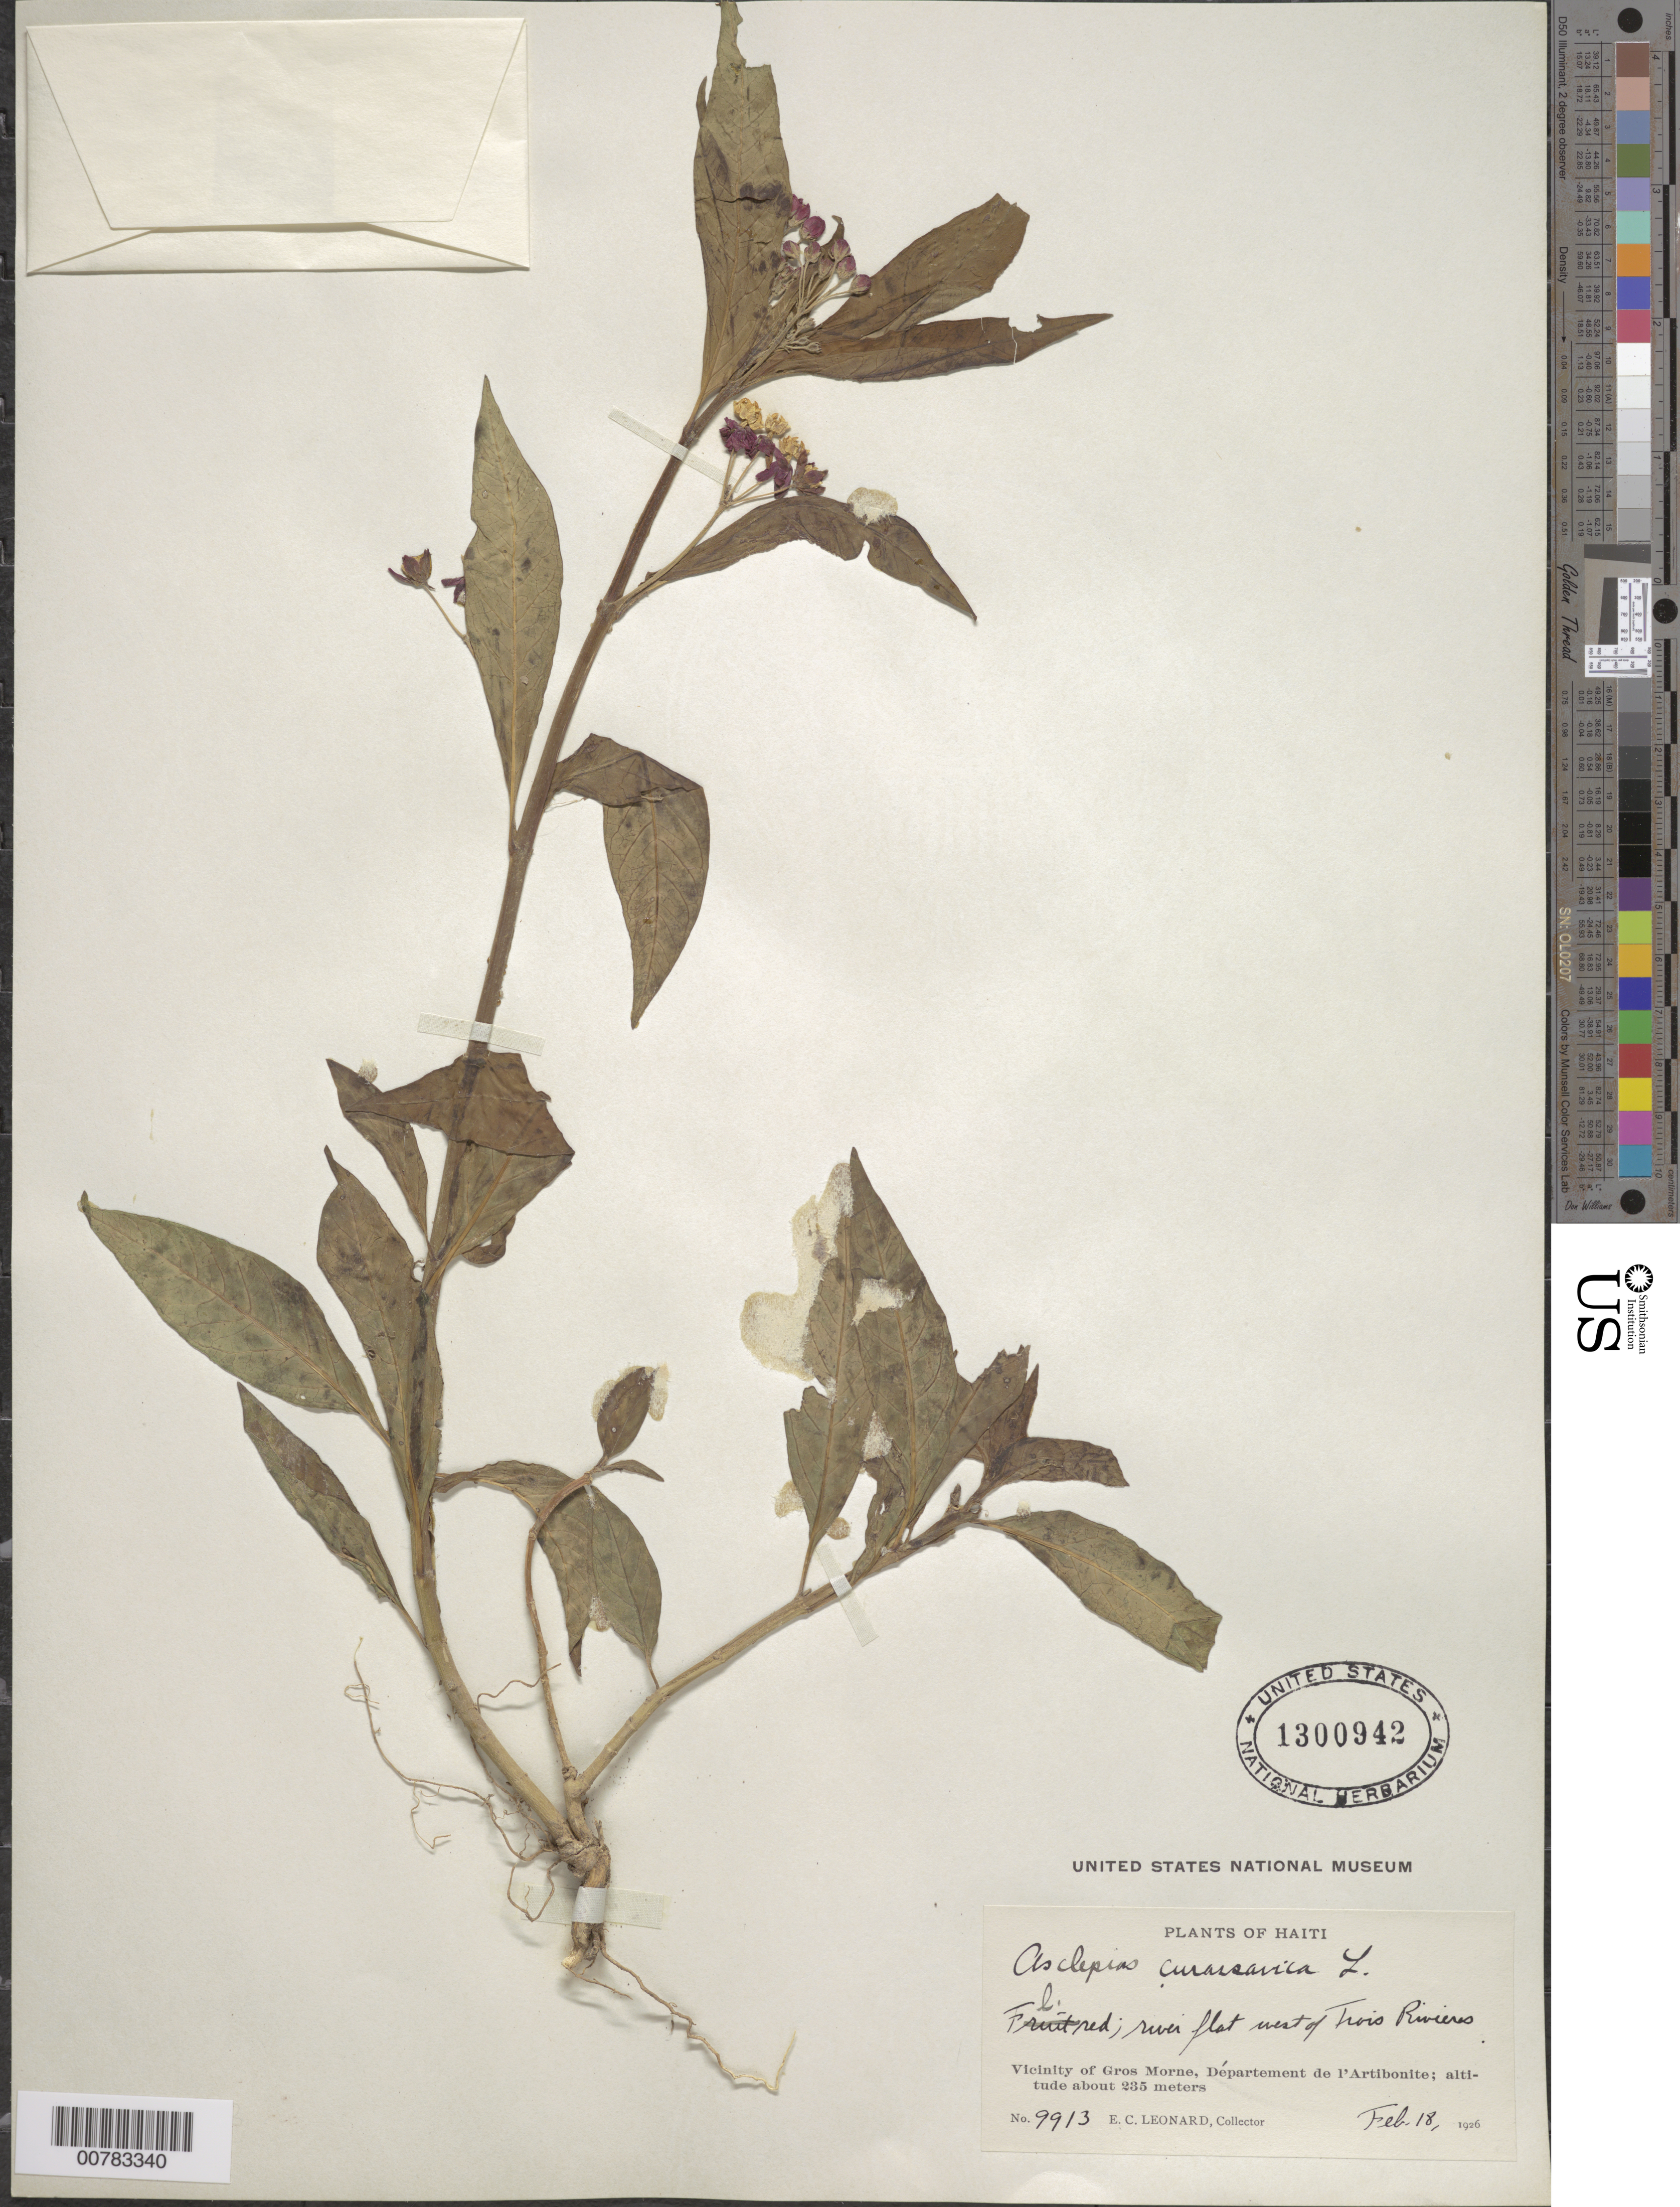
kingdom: Plantae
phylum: Tracheophyta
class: Magnoliopsida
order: Gentianales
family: Apocynaceae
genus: Asclepias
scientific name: Asclepias curassavica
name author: L.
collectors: E. C. Leonard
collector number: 9913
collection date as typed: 18 Feb 1926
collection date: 1926-02-18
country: Haiti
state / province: Artibonite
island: Hispaniola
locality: Vicinity of Gros Morne, west of Trois Rivieres.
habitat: River flat.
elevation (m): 235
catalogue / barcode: US 1300942